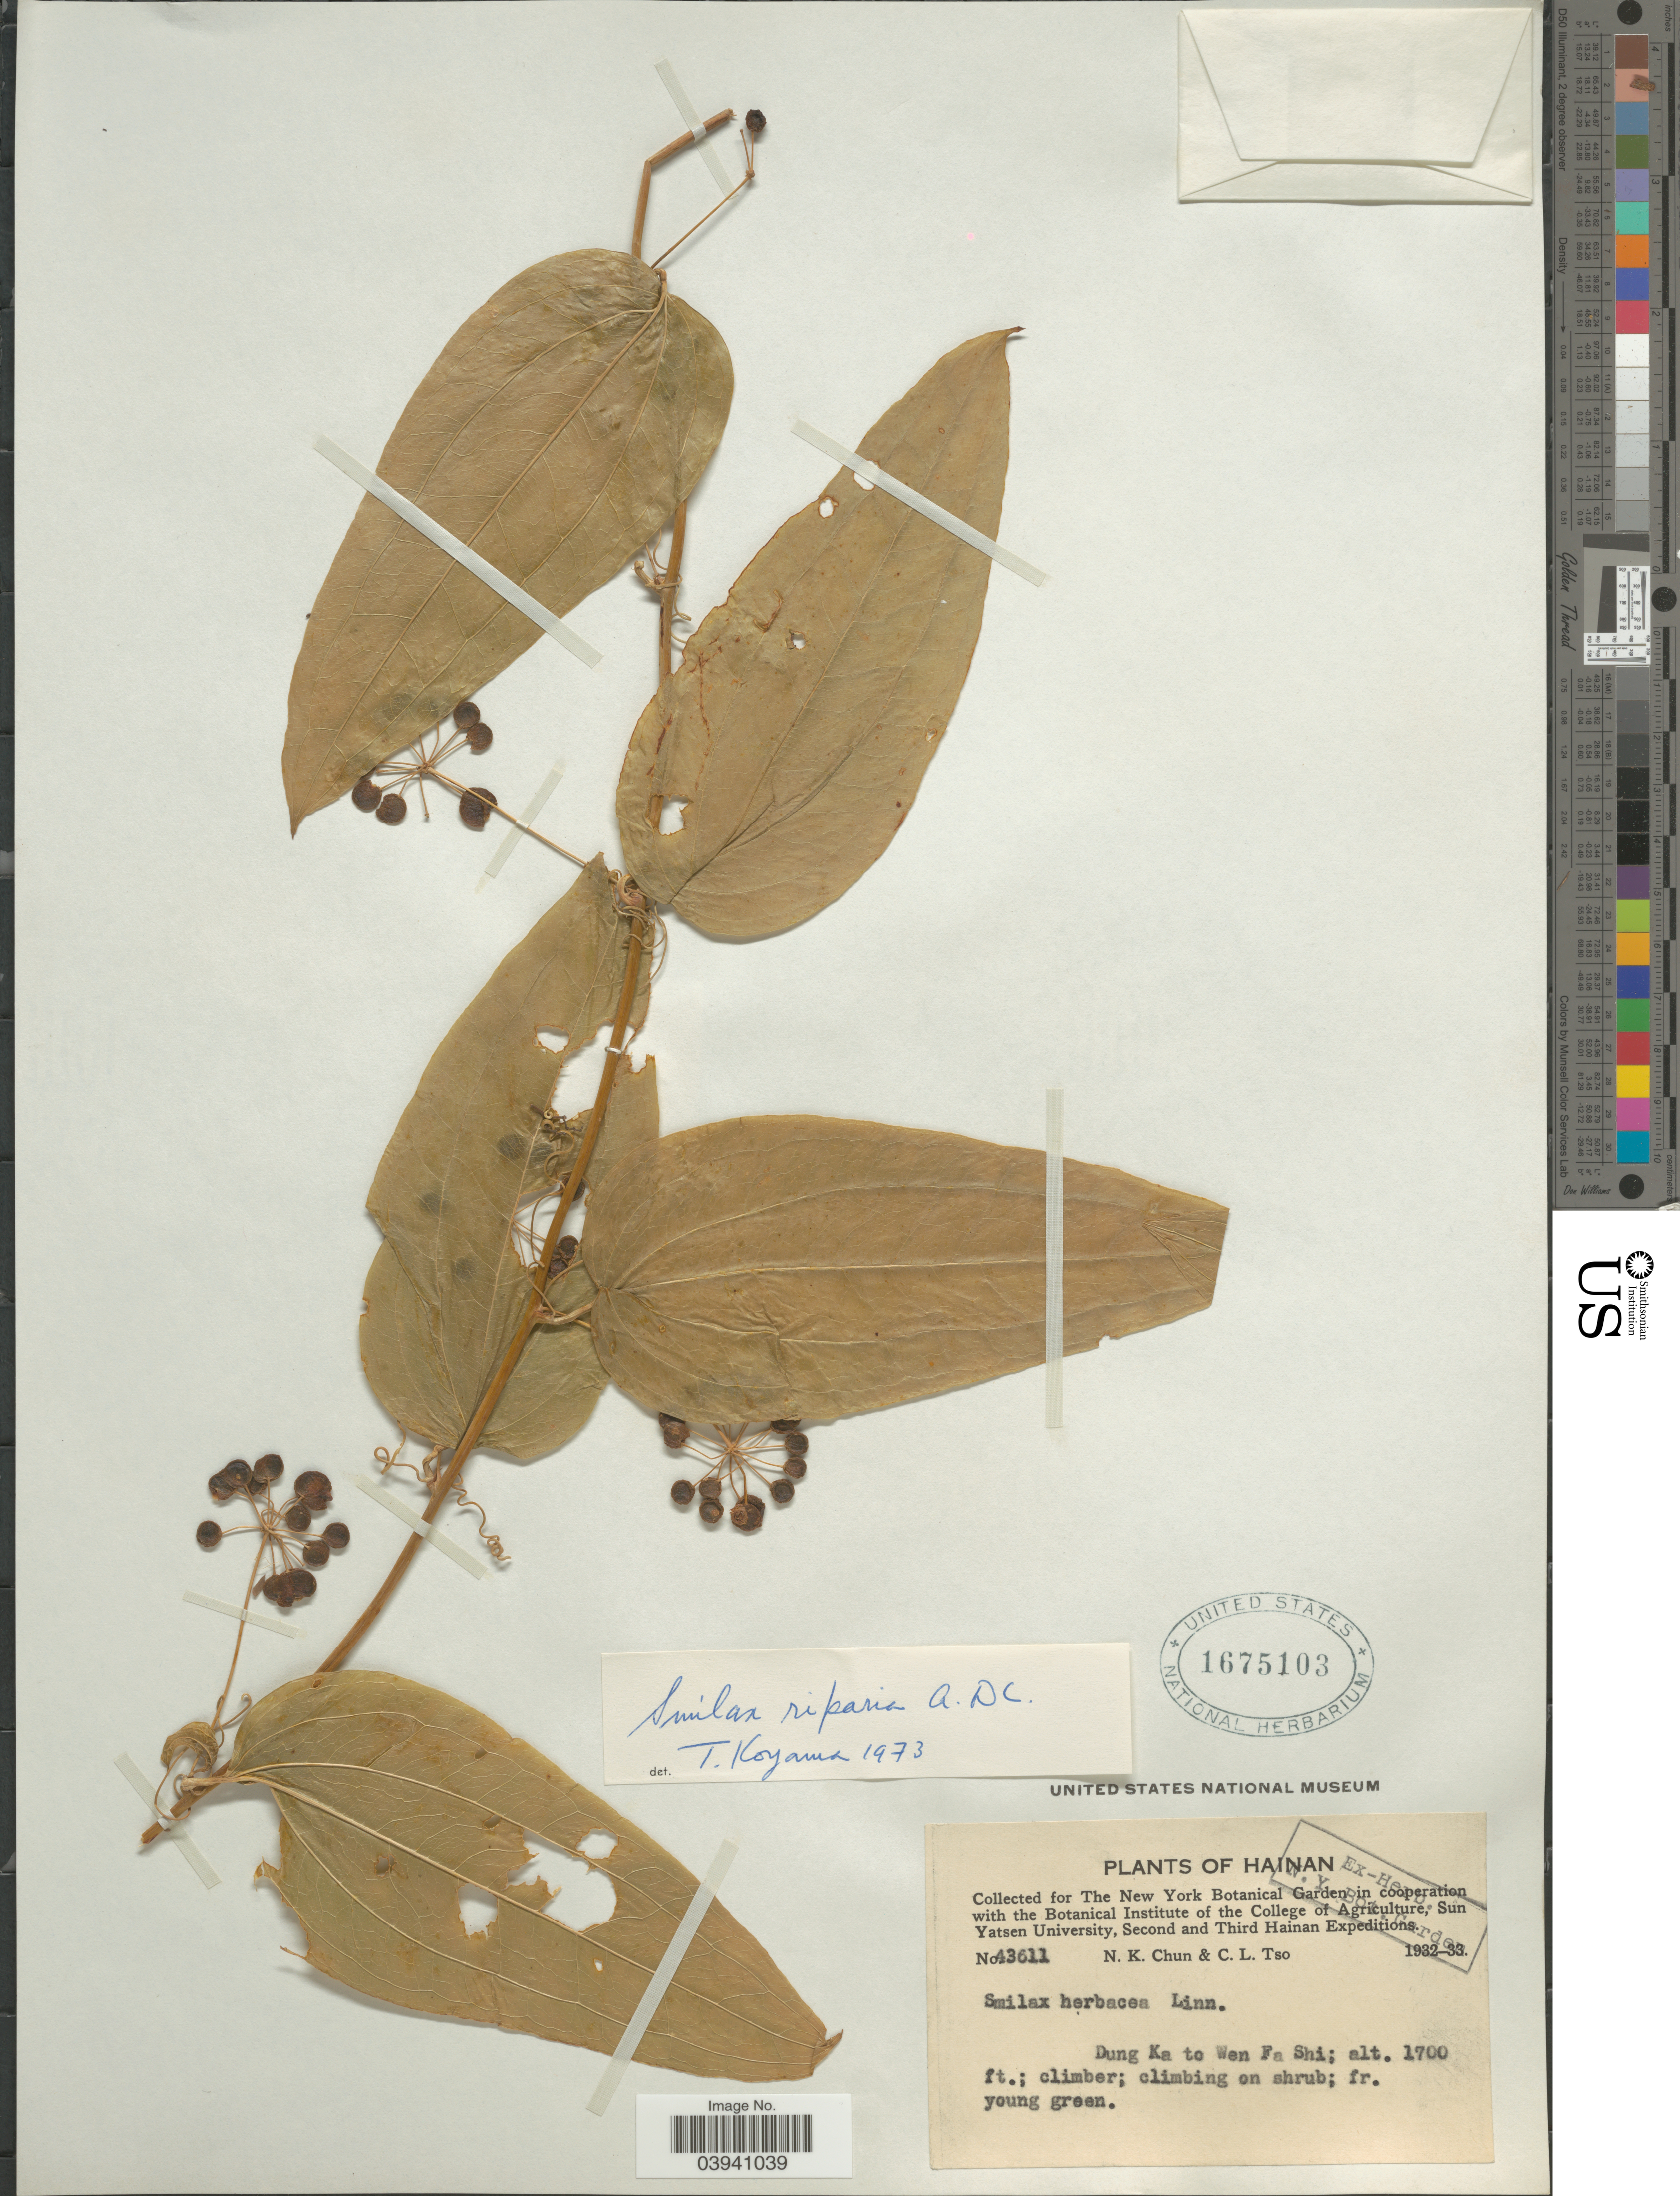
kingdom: Plantae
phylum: Tracheophyta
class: Liliopsida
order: Liliales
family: Smilacaceae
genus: Smilax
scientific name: Smilax riparia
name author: A. DC.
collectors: N. K. Chun & C. Tso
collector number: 43611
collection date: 1932/1933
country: China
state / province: Hainan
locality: Dung Ka to Wen Fa Shi.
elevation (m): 518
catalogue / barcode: US 1675103